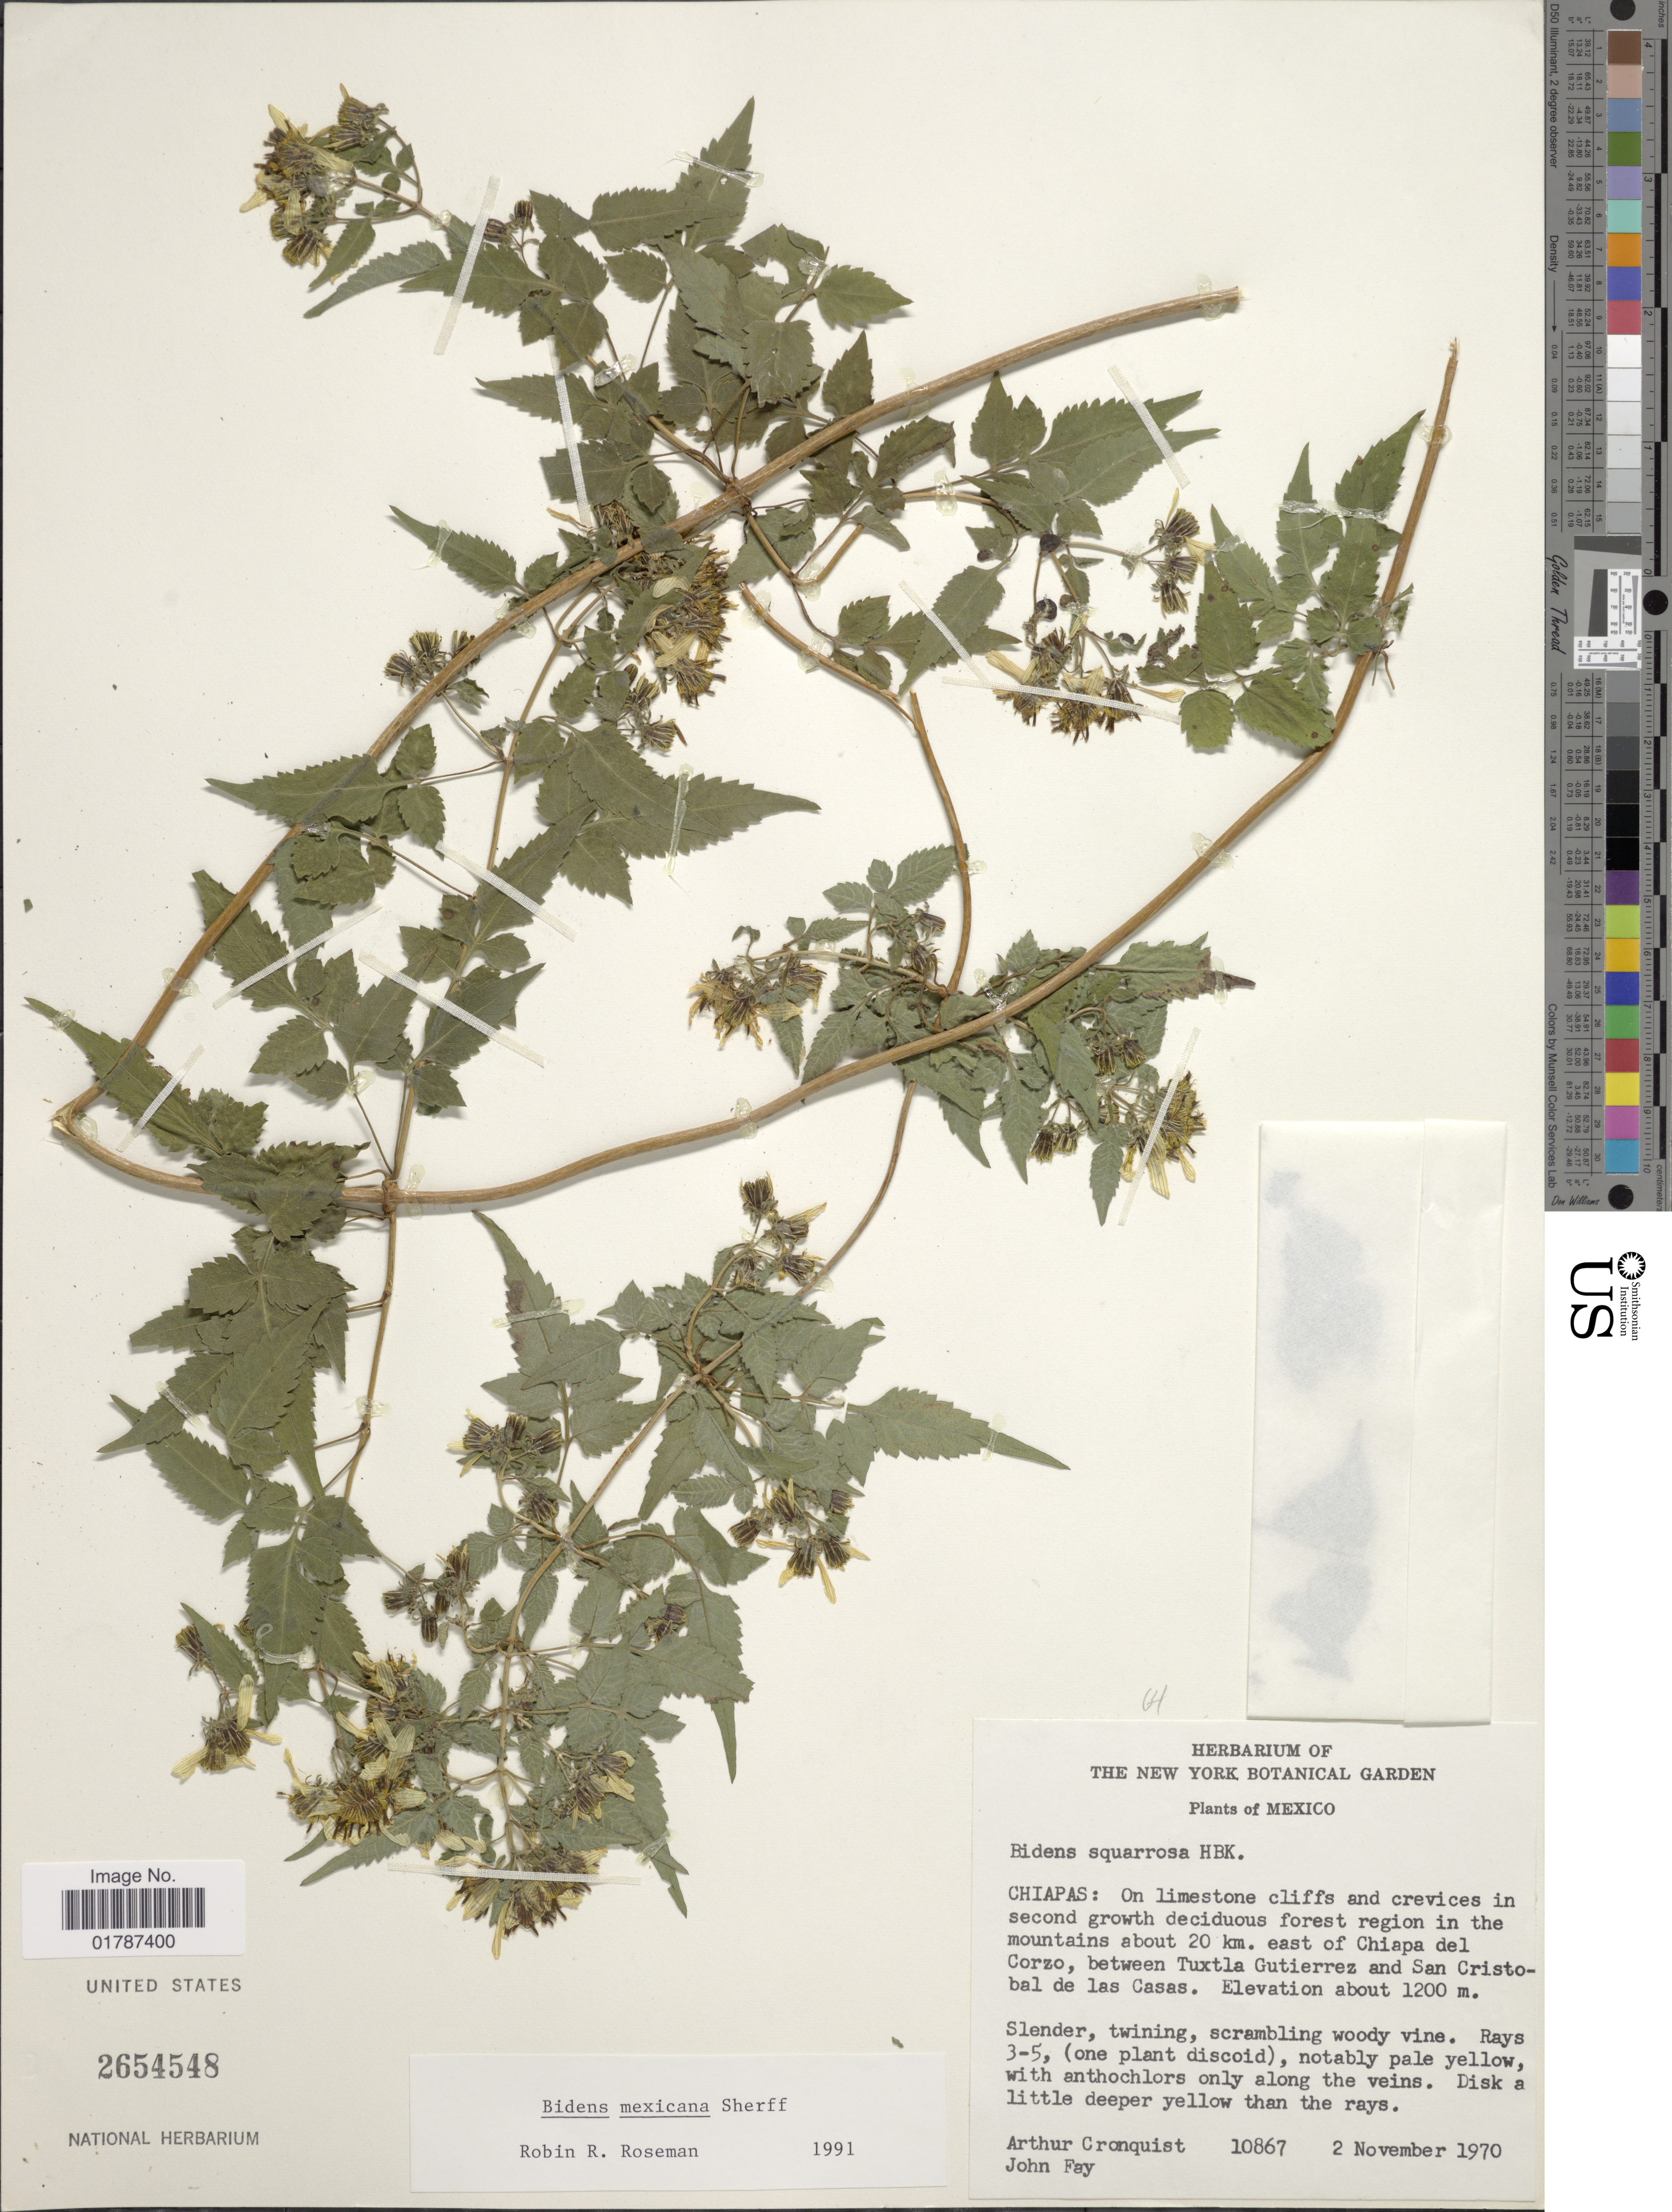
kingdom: Plantae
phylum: Tracheophyta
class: Magnoliopsida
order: Asterales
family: Asteraceae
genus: Bidens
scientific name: Bidens mexicana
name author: Sherff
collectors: A. J. Cronquist & J. M. Fay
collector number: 10867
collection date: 1970-11-02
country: Mexico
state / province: Chiapas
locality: Chiapas: On limestone cliffs and crevices in second growth deciduous forest region in the mountains about 20 km. east of Chiapas del Corzo, between Tuxtla Gutierrez and San Cristobal de las Casas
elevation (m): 1200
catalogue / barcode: US 2654548